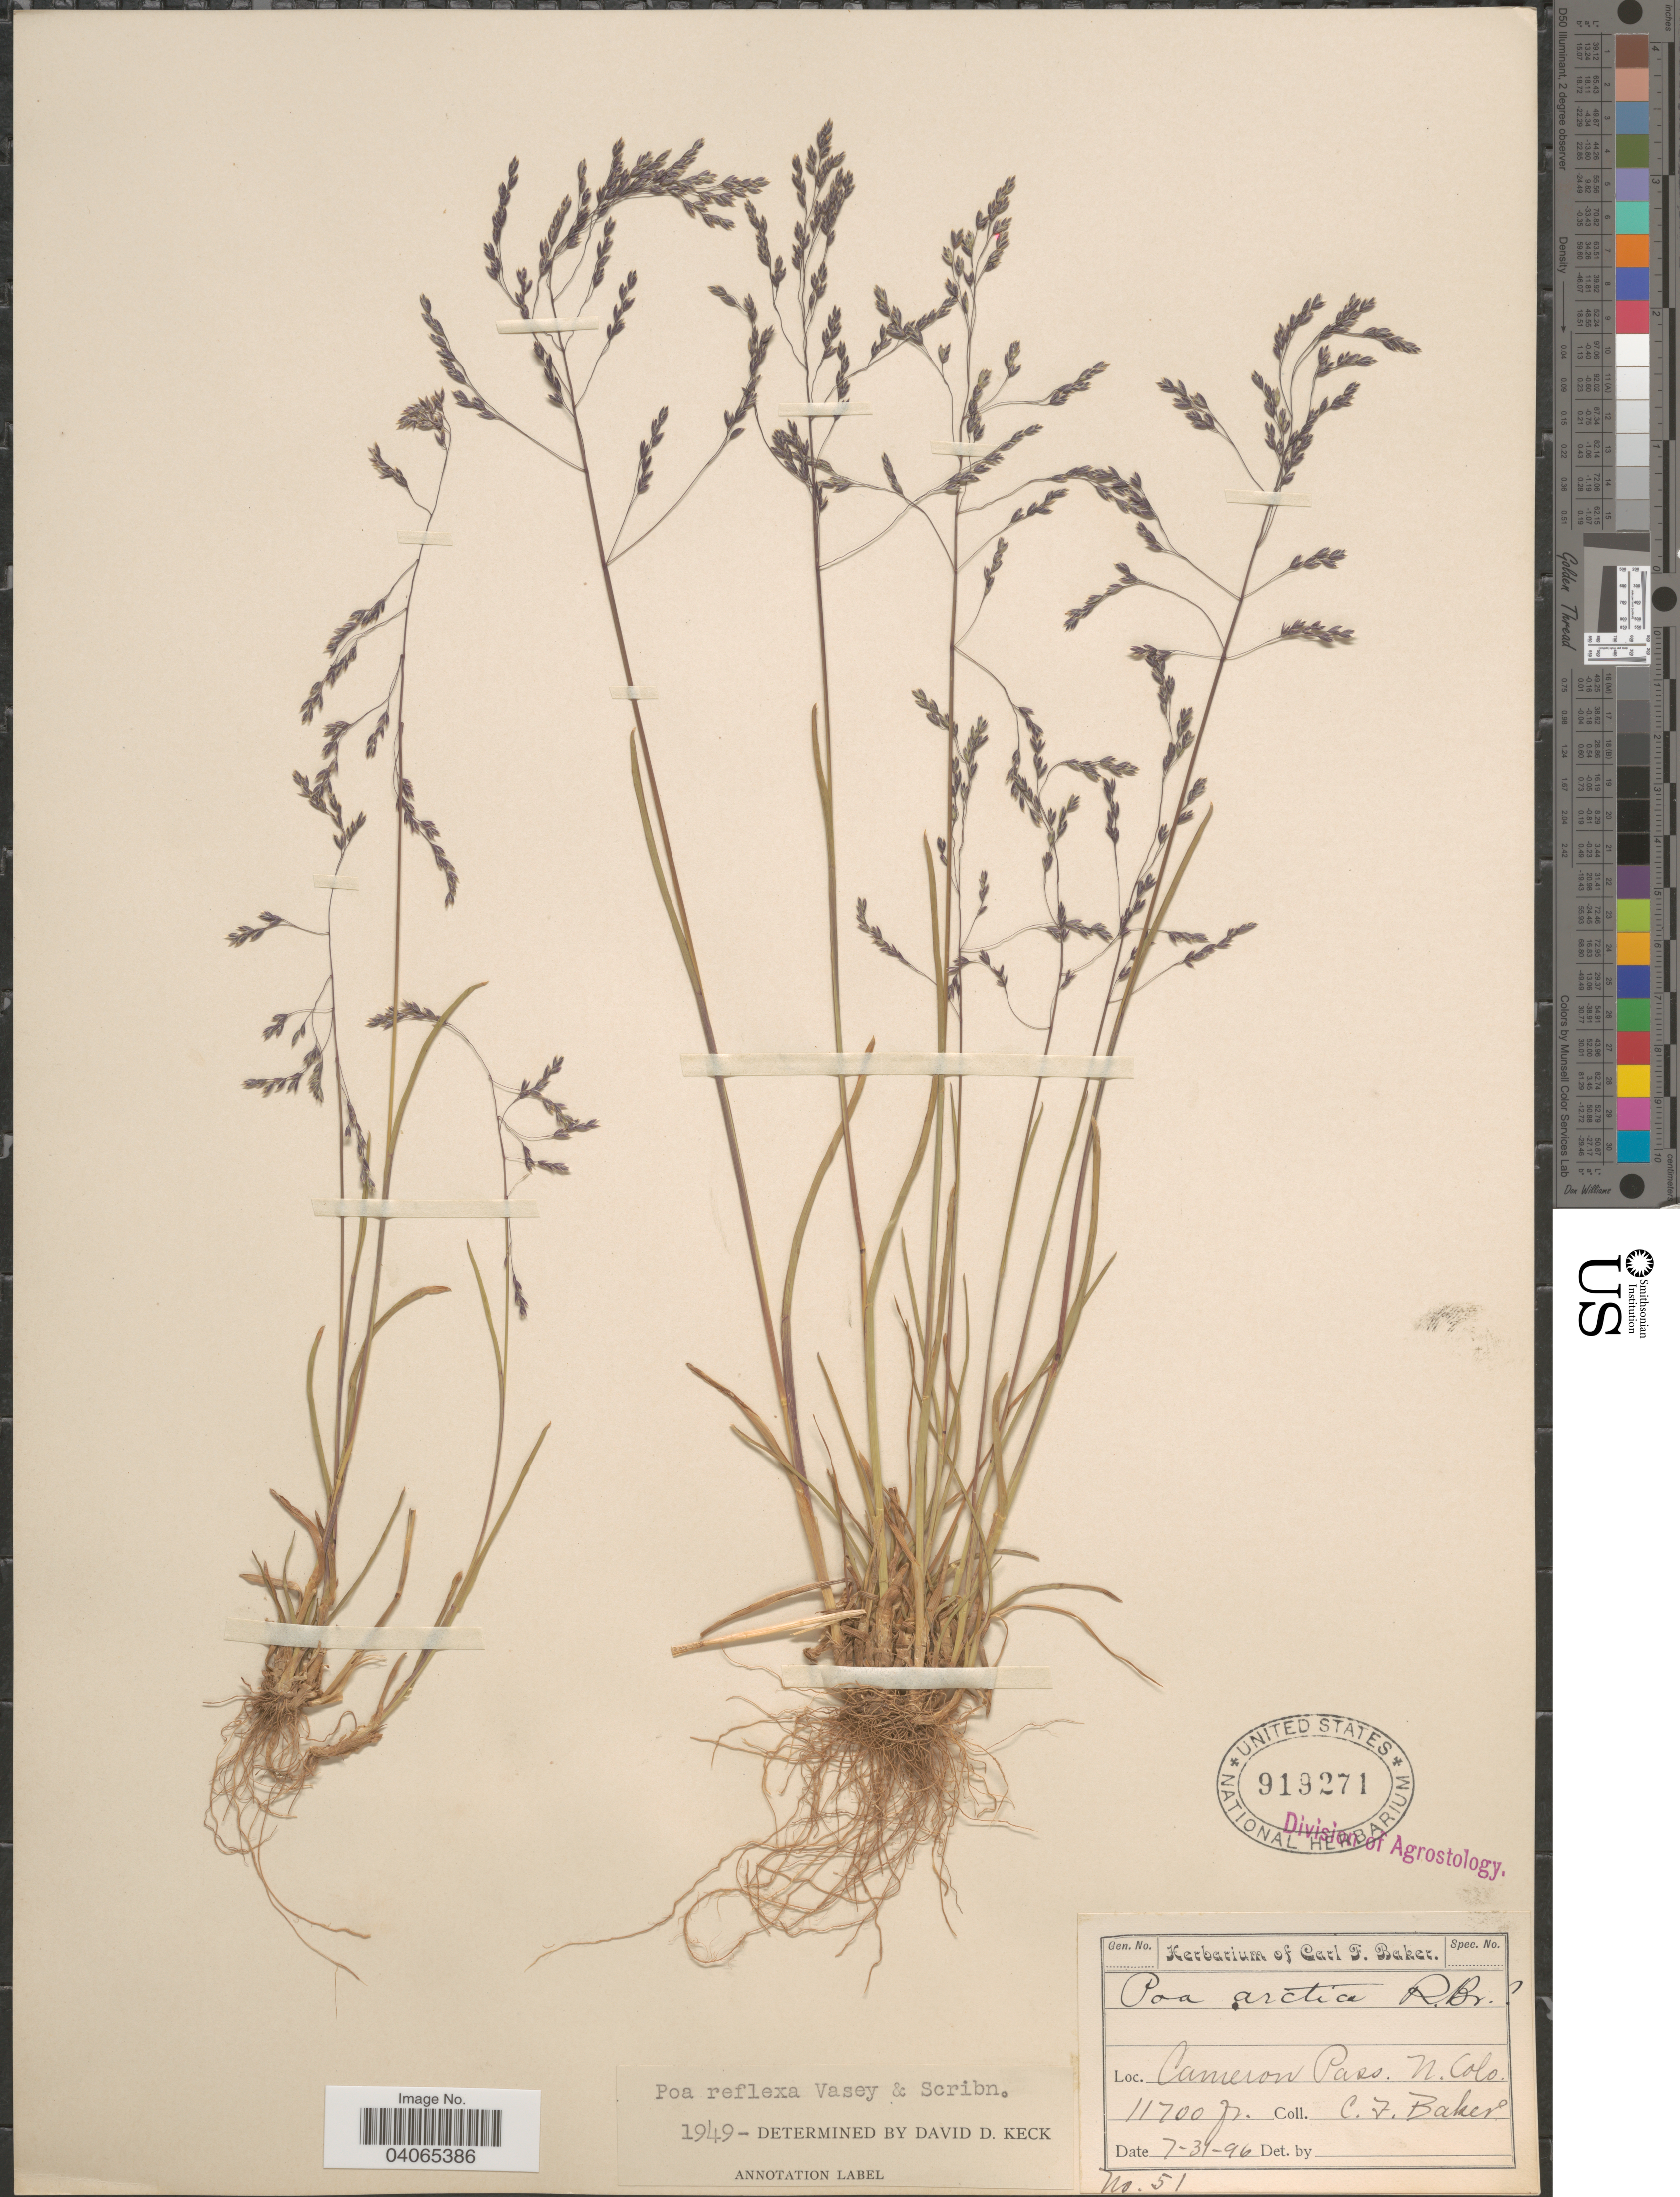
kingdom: Plantae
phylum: Tracheophyta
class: Liliopsida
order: Poales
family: Poaceae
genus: Poa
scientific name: Poa reflexa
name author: Vasey & Scribn.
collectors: C. F. Baker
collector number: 51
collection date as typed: Transcribed d/m/y: 31/7/96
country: United States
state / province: Colorado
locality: Cameron Pass. N. Colo.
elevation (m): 3566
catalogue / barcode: US 919271